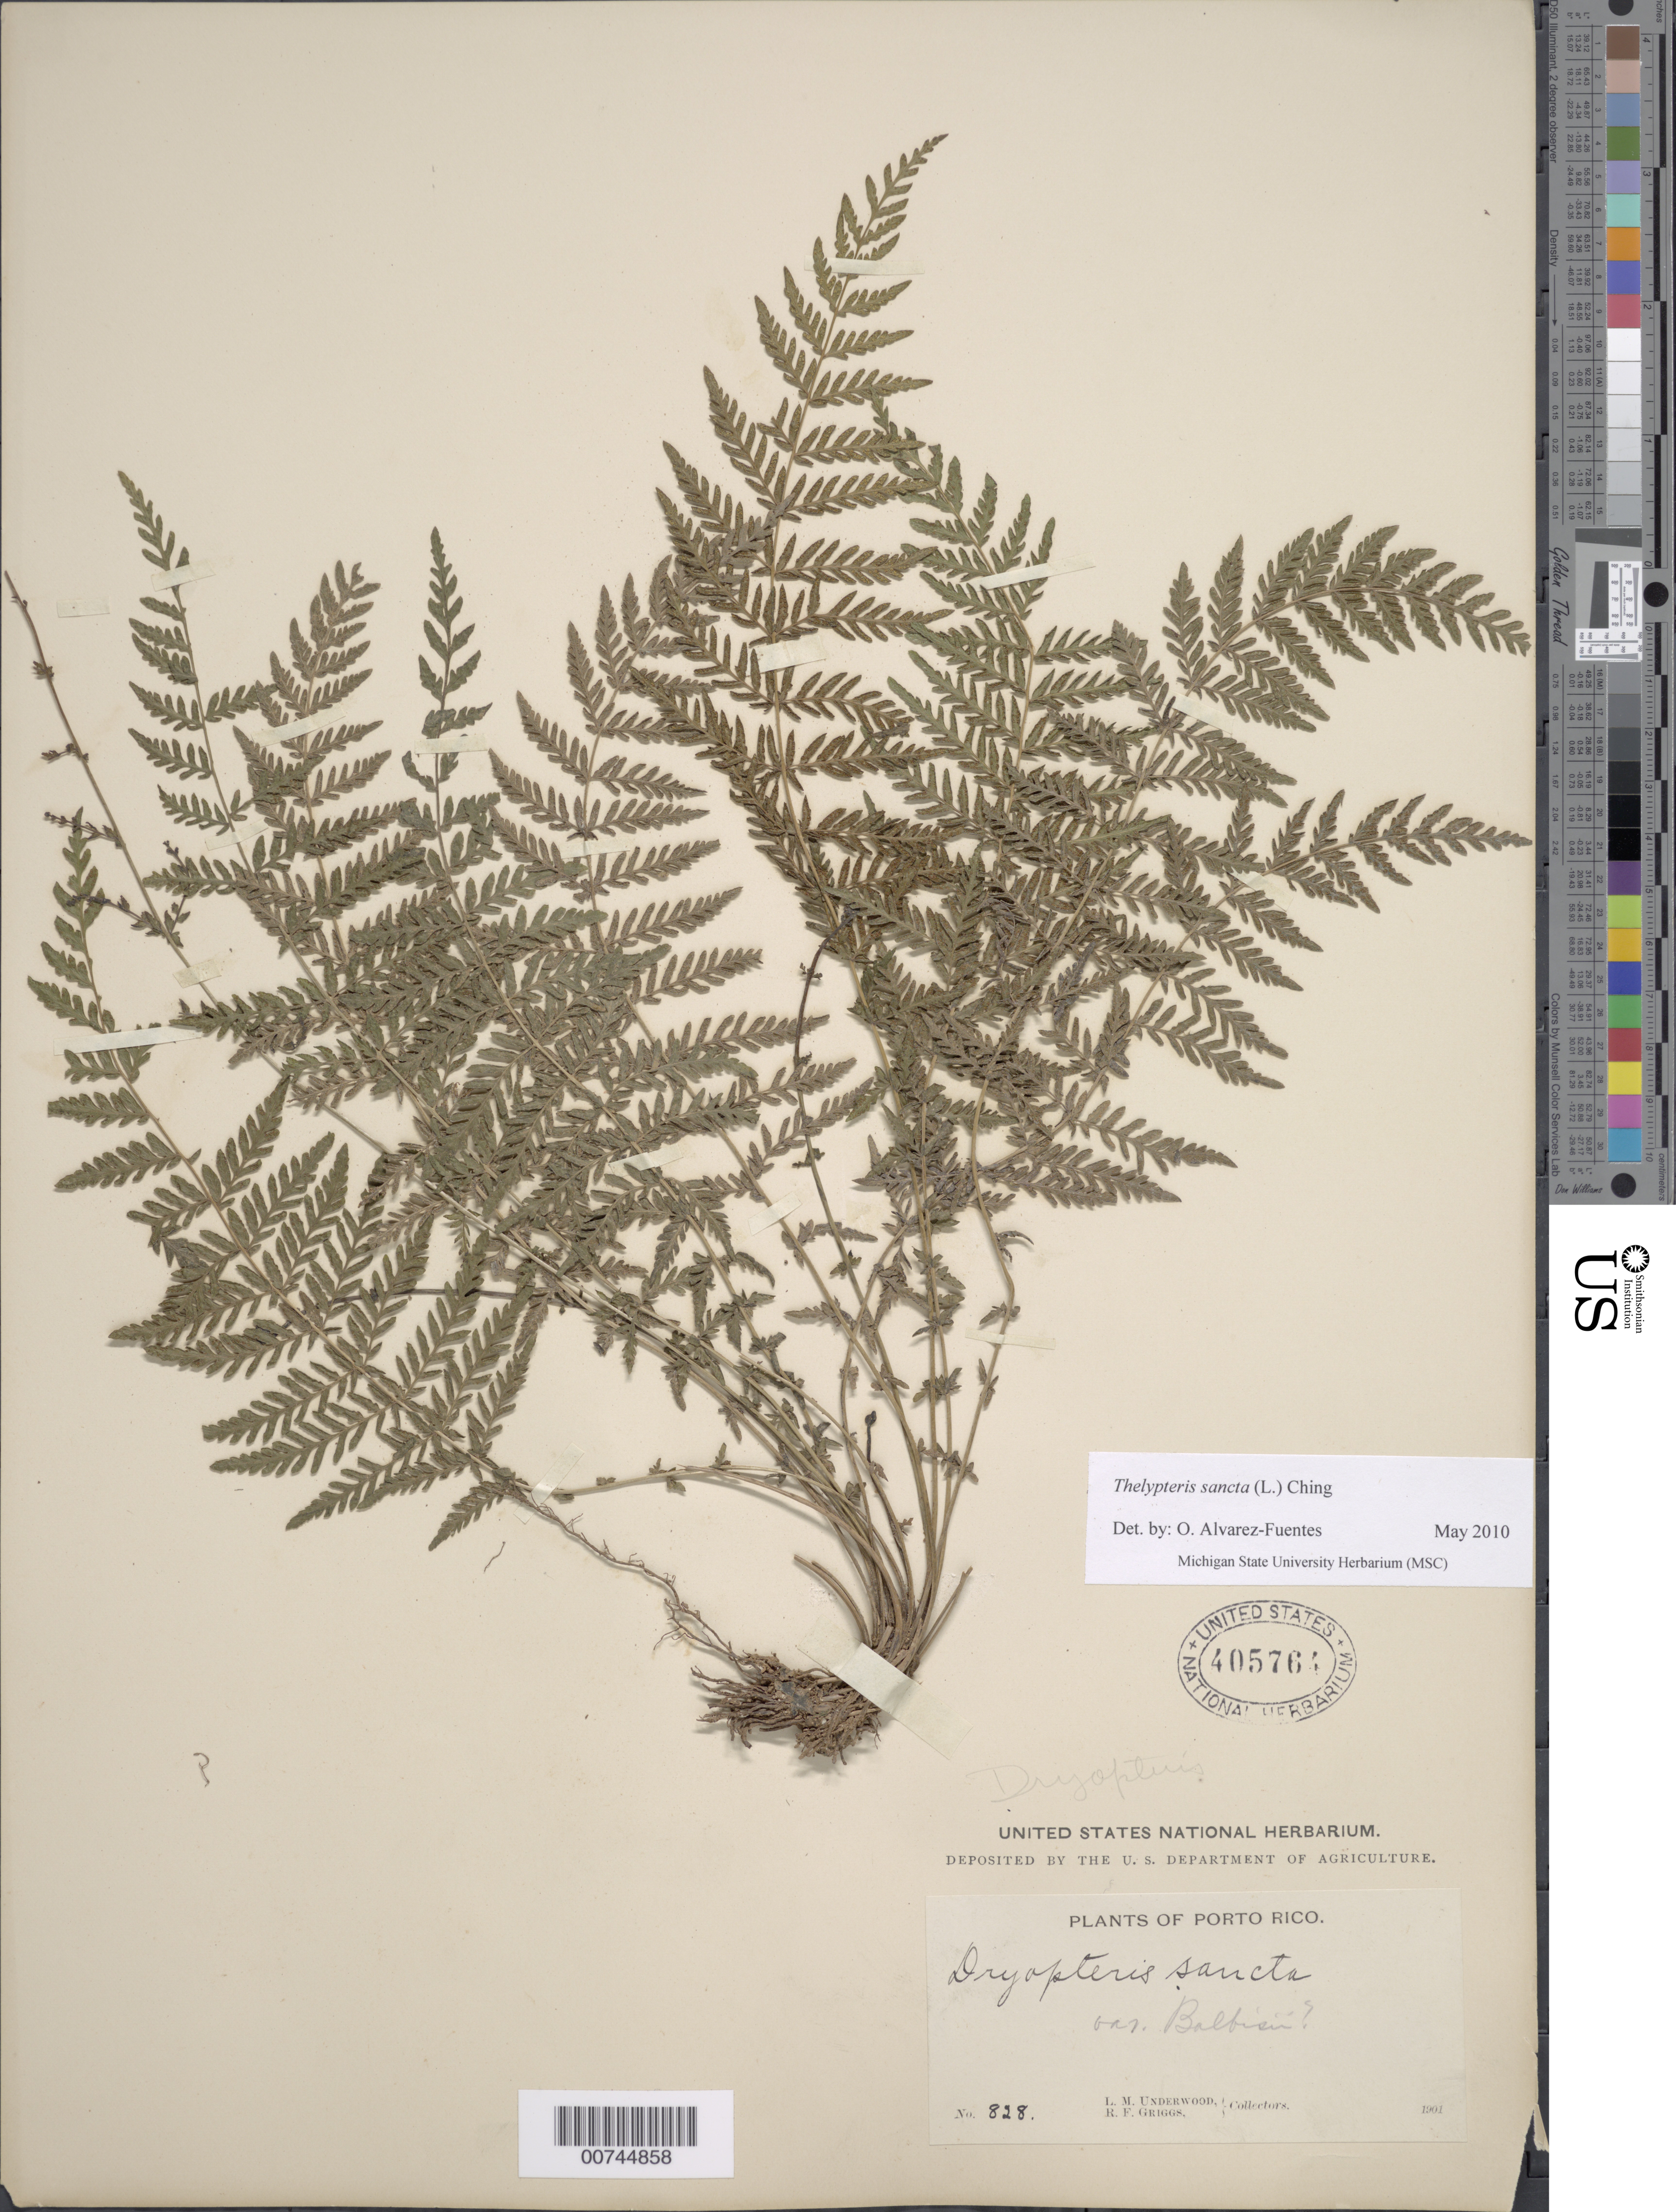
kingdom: Plantae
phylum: Tracheophyta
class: Polypodiopsida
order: Polypodiales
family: Thelypteridaceae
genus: Amauropelta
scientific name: Amauropelta sancta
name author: (L.) Pic. Serm.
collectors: L. M. Underwood & R. F. Griggs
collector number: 828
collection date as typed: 1901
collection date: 1901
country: Puerto Rico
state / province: Arecibo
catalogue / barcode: US 405764